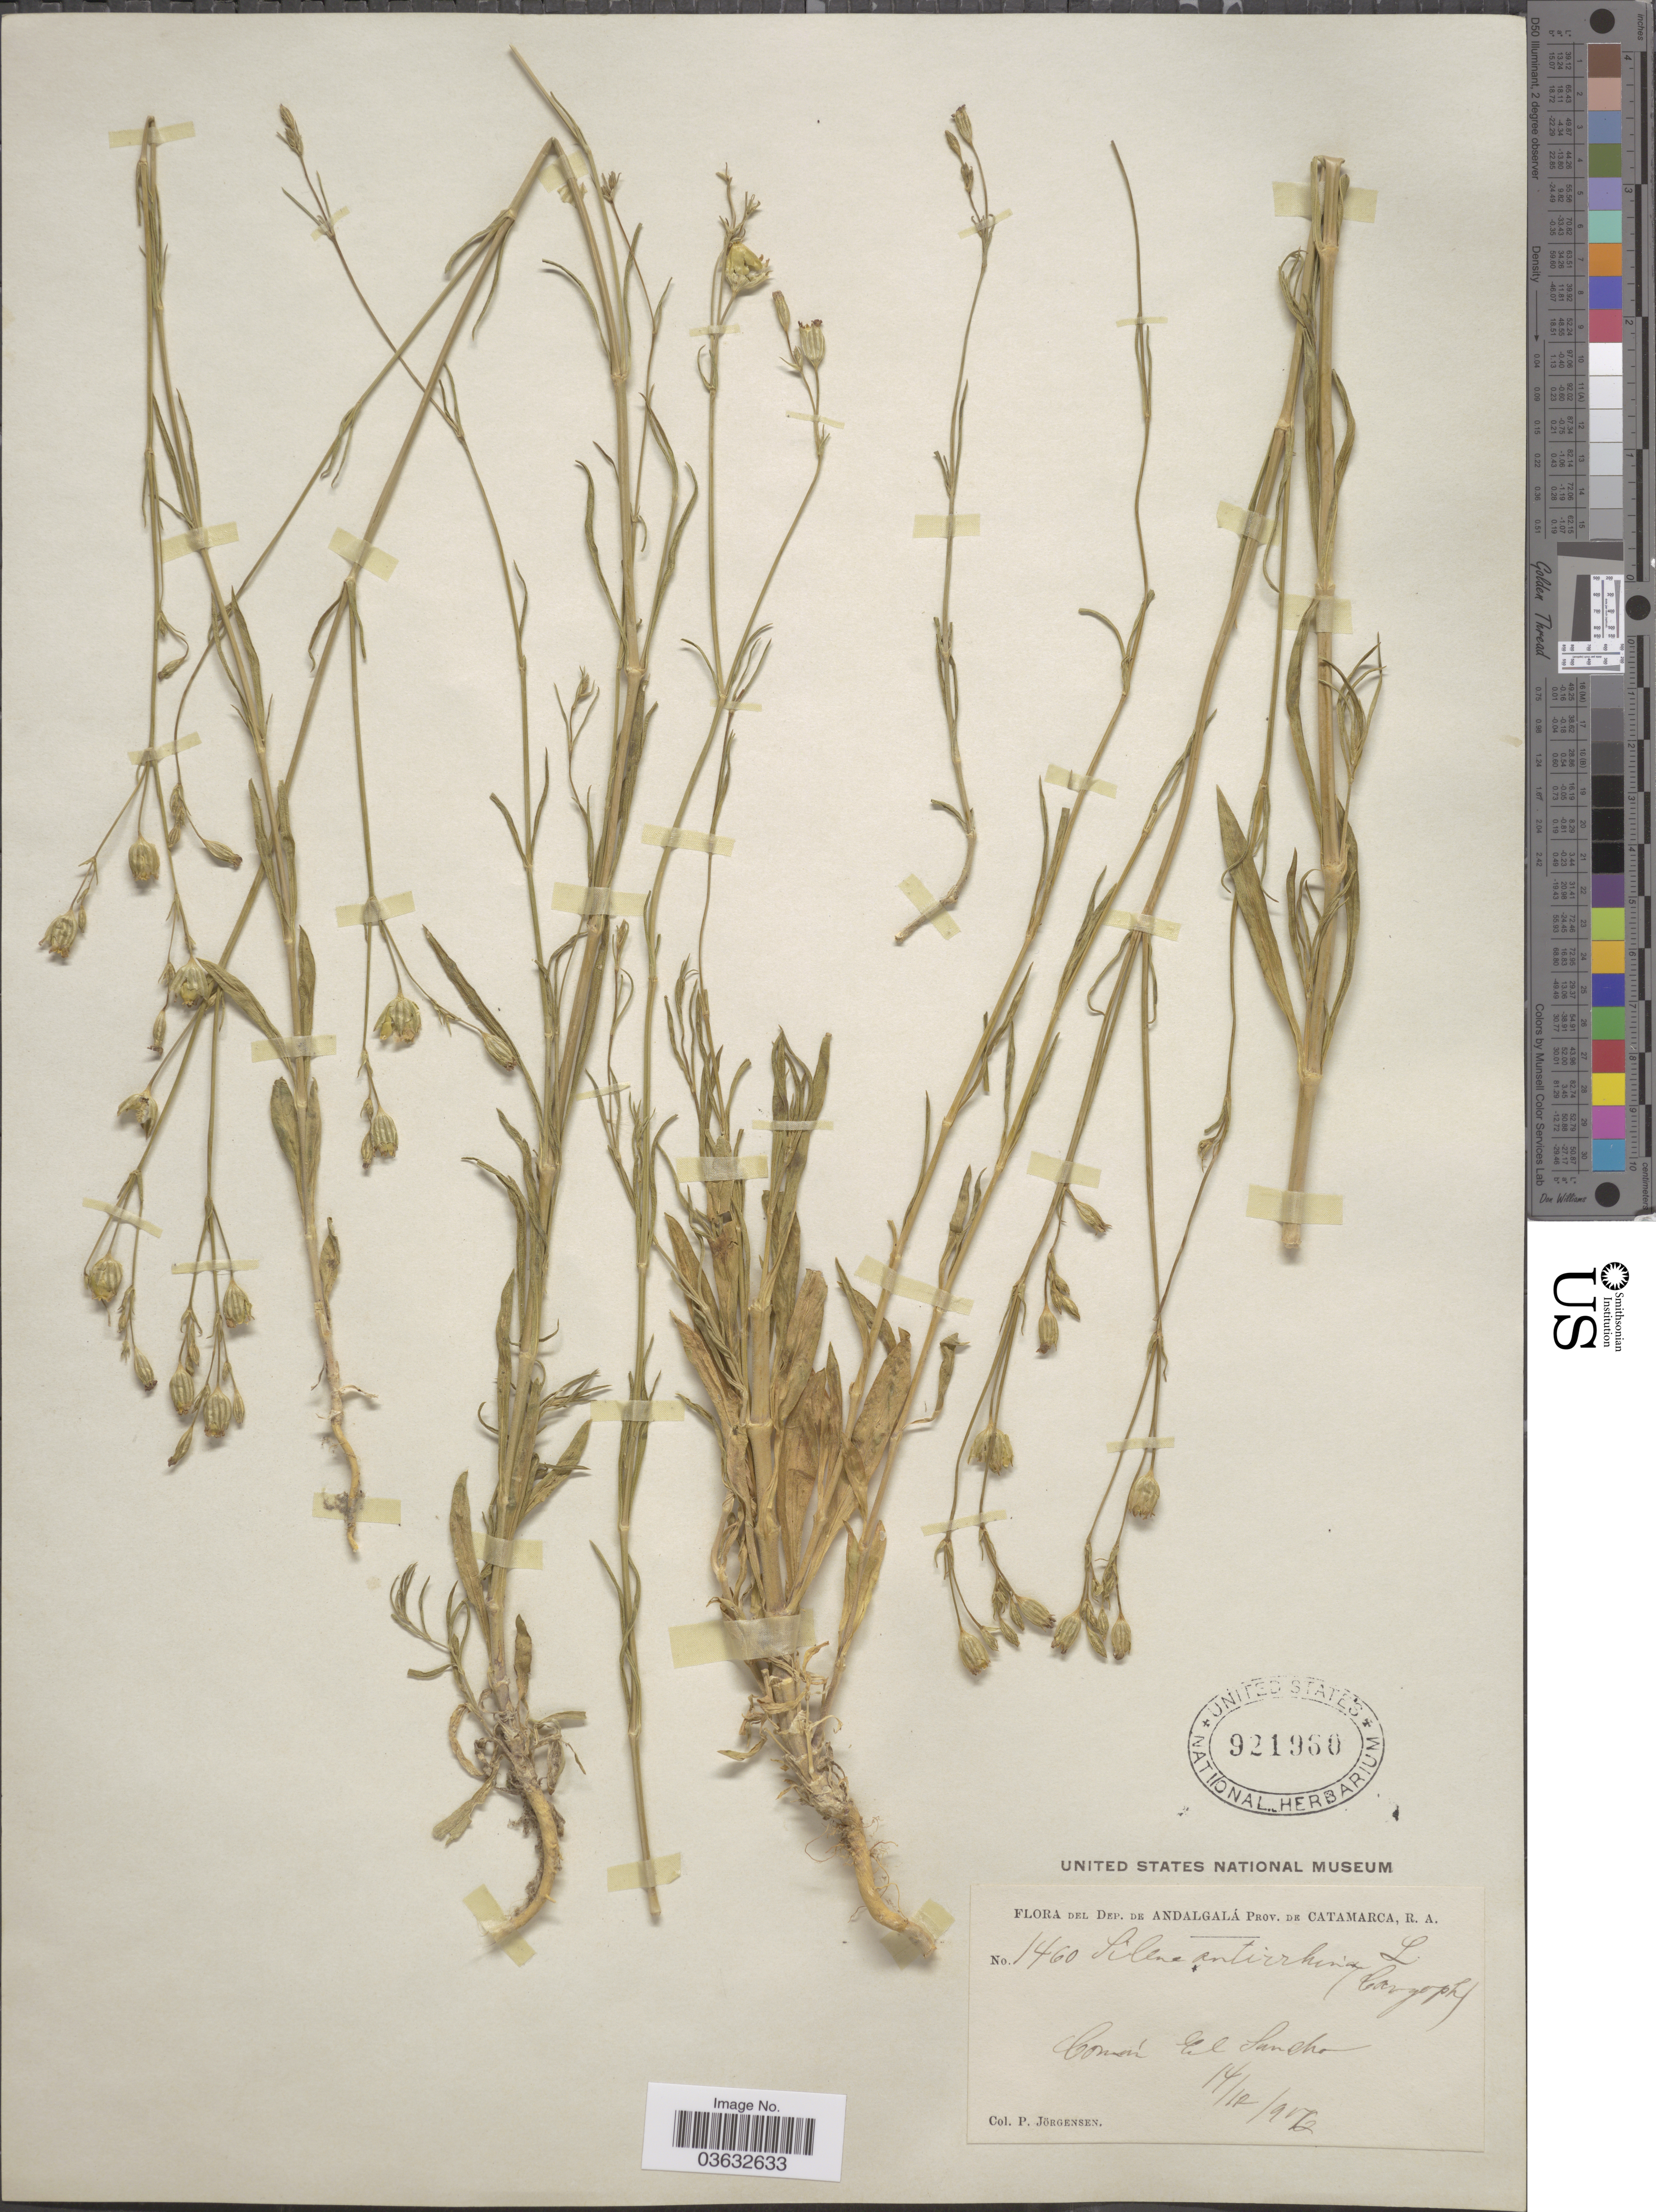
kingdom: Plantae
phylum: Tracheophyta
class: Magnoliopsida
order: Caryophyllales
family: Caryophyllaceae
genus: Silene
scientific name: Silene antirrhina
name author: L.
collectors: P. Jörgensen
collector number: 1460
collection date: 1916-12-14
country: Argentina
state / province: Catamarca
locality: Dep. de Andalgalá. Común el Suncho.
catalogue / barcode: US 921960